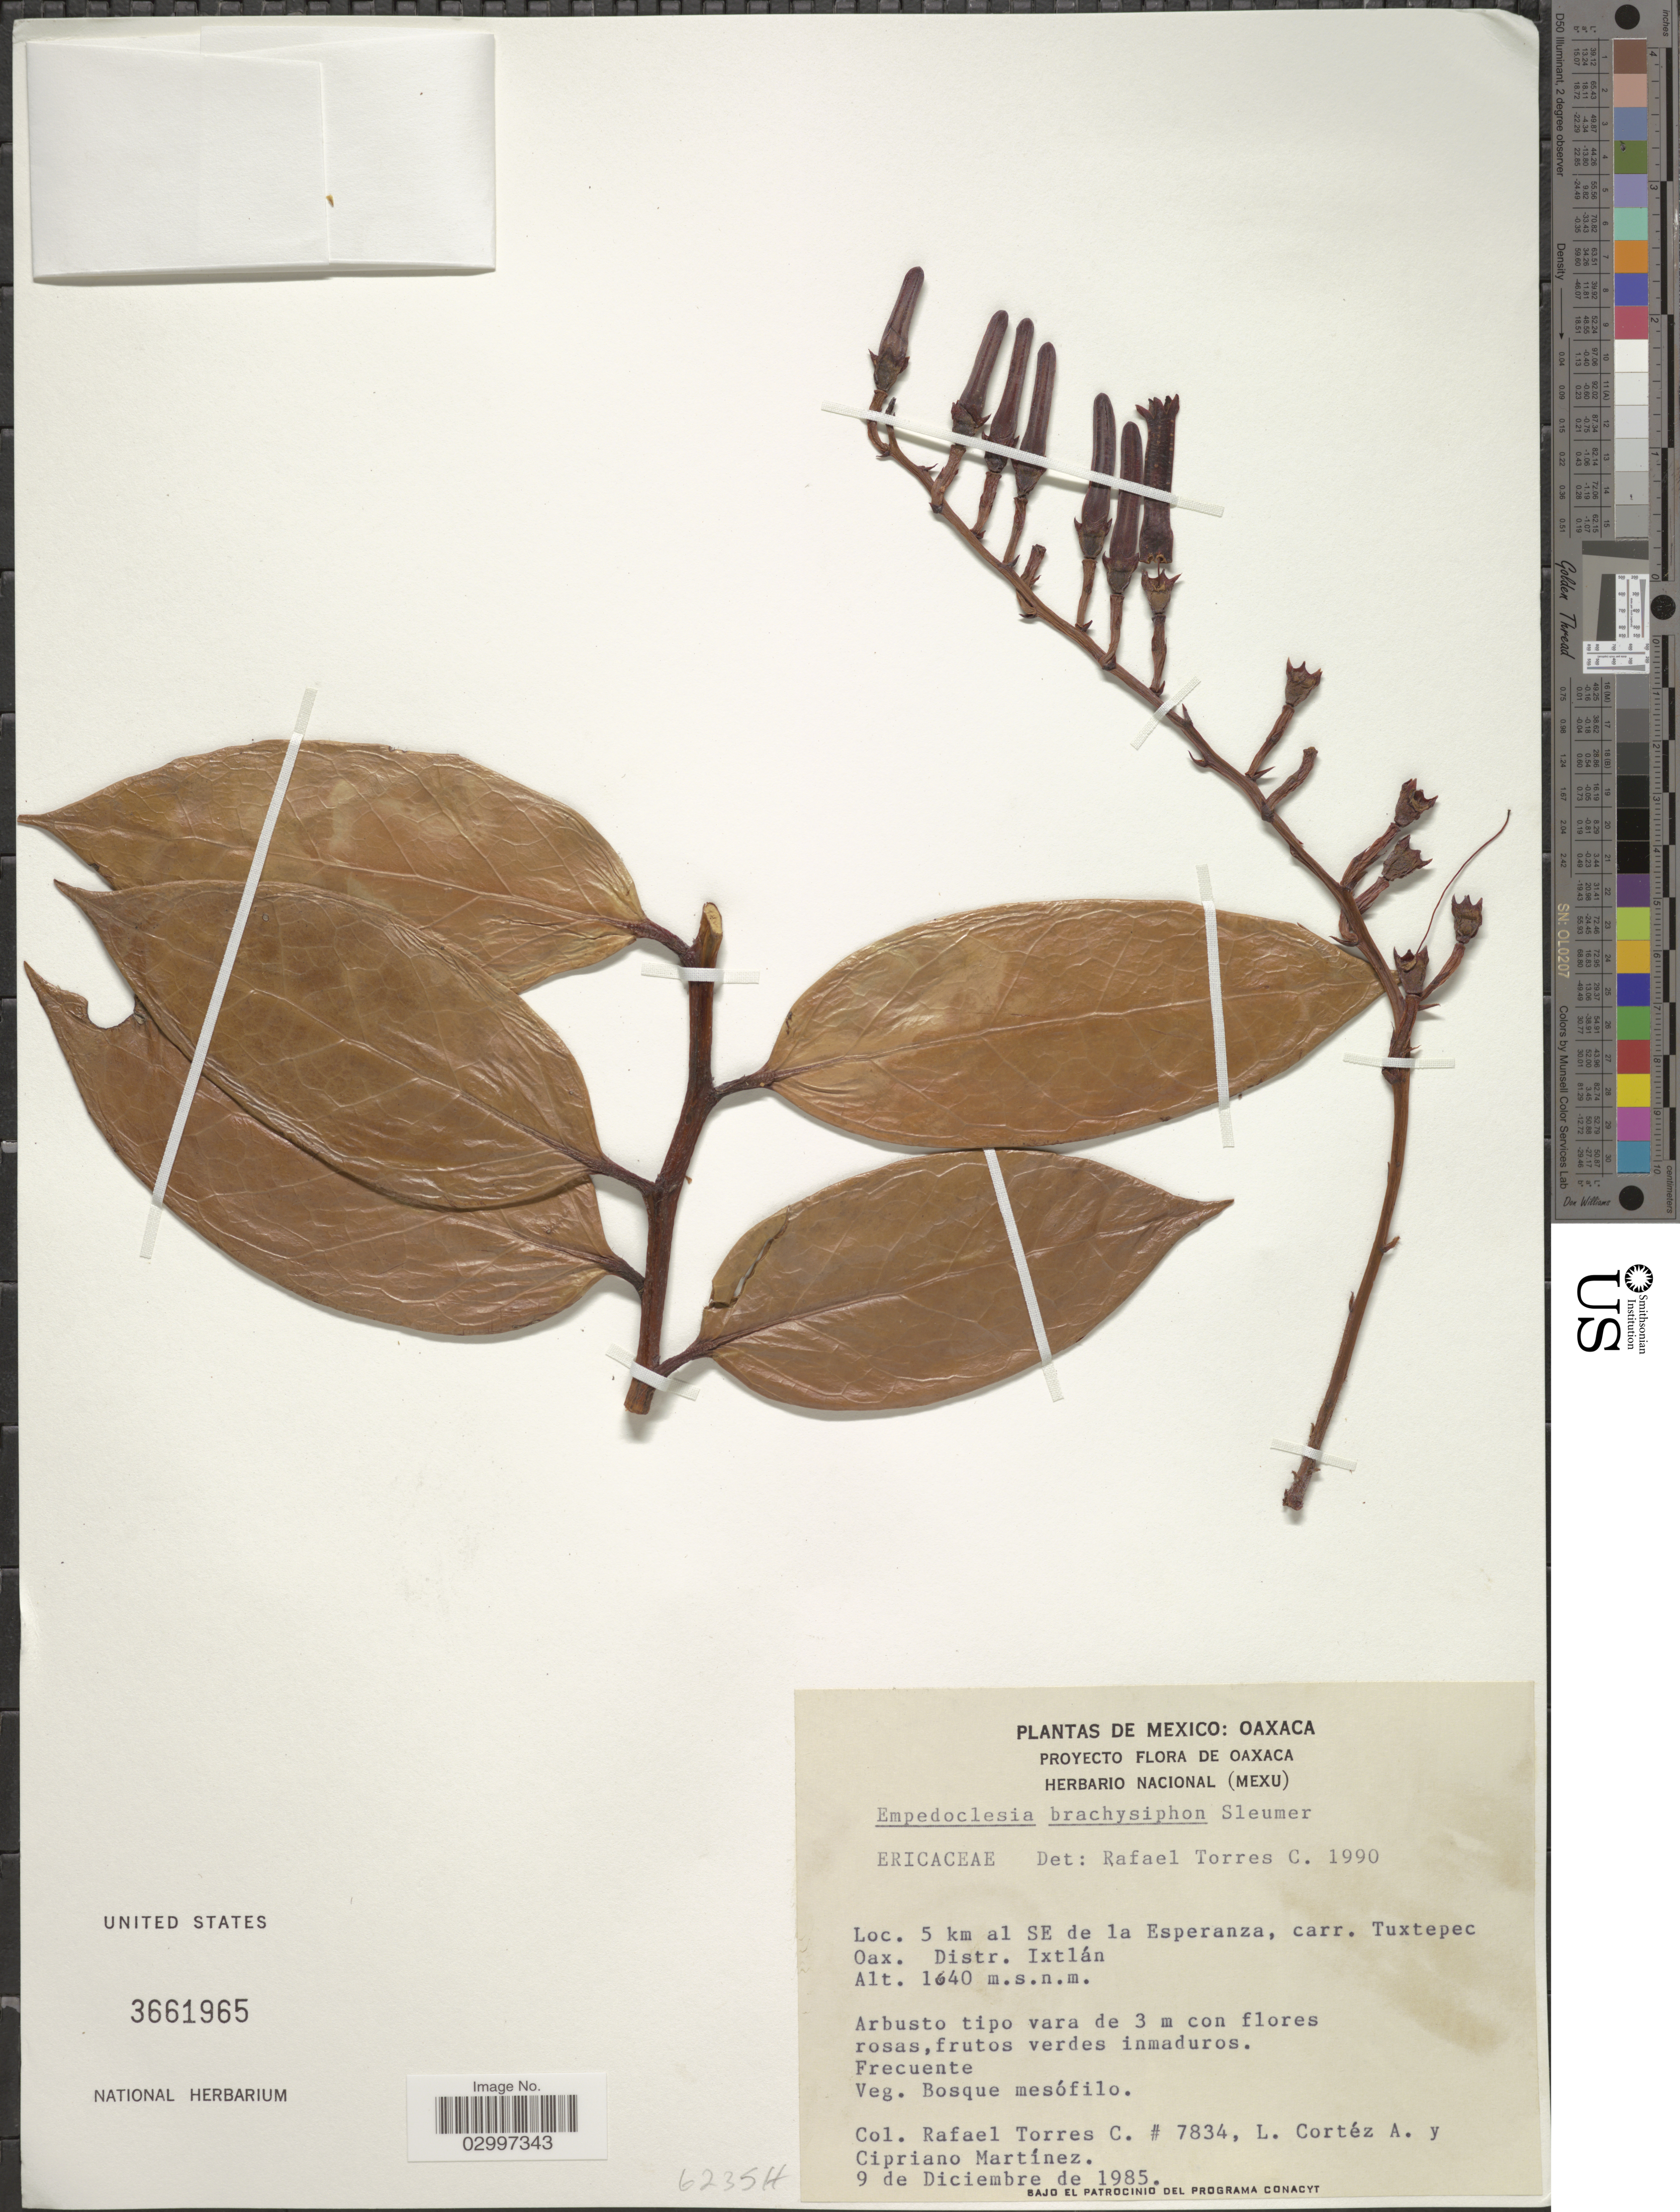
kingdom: Plantae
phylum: Tracheophyta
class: Magnoliopsida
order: Ericales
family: Ericaceae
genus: Empedoclesia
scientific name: Empedoclesia brachysiphon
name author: Sleumer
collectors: R. Torres C., L. Cortez A. & C. Martínez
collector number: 7834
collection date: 1985-12-09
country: Mexico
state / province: Oaxaca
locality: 5 km al SE de la Esperanza, carr. Tuxtepec Oax. Distr. Ixtlán.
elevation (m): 1640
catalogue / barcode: US 3661965